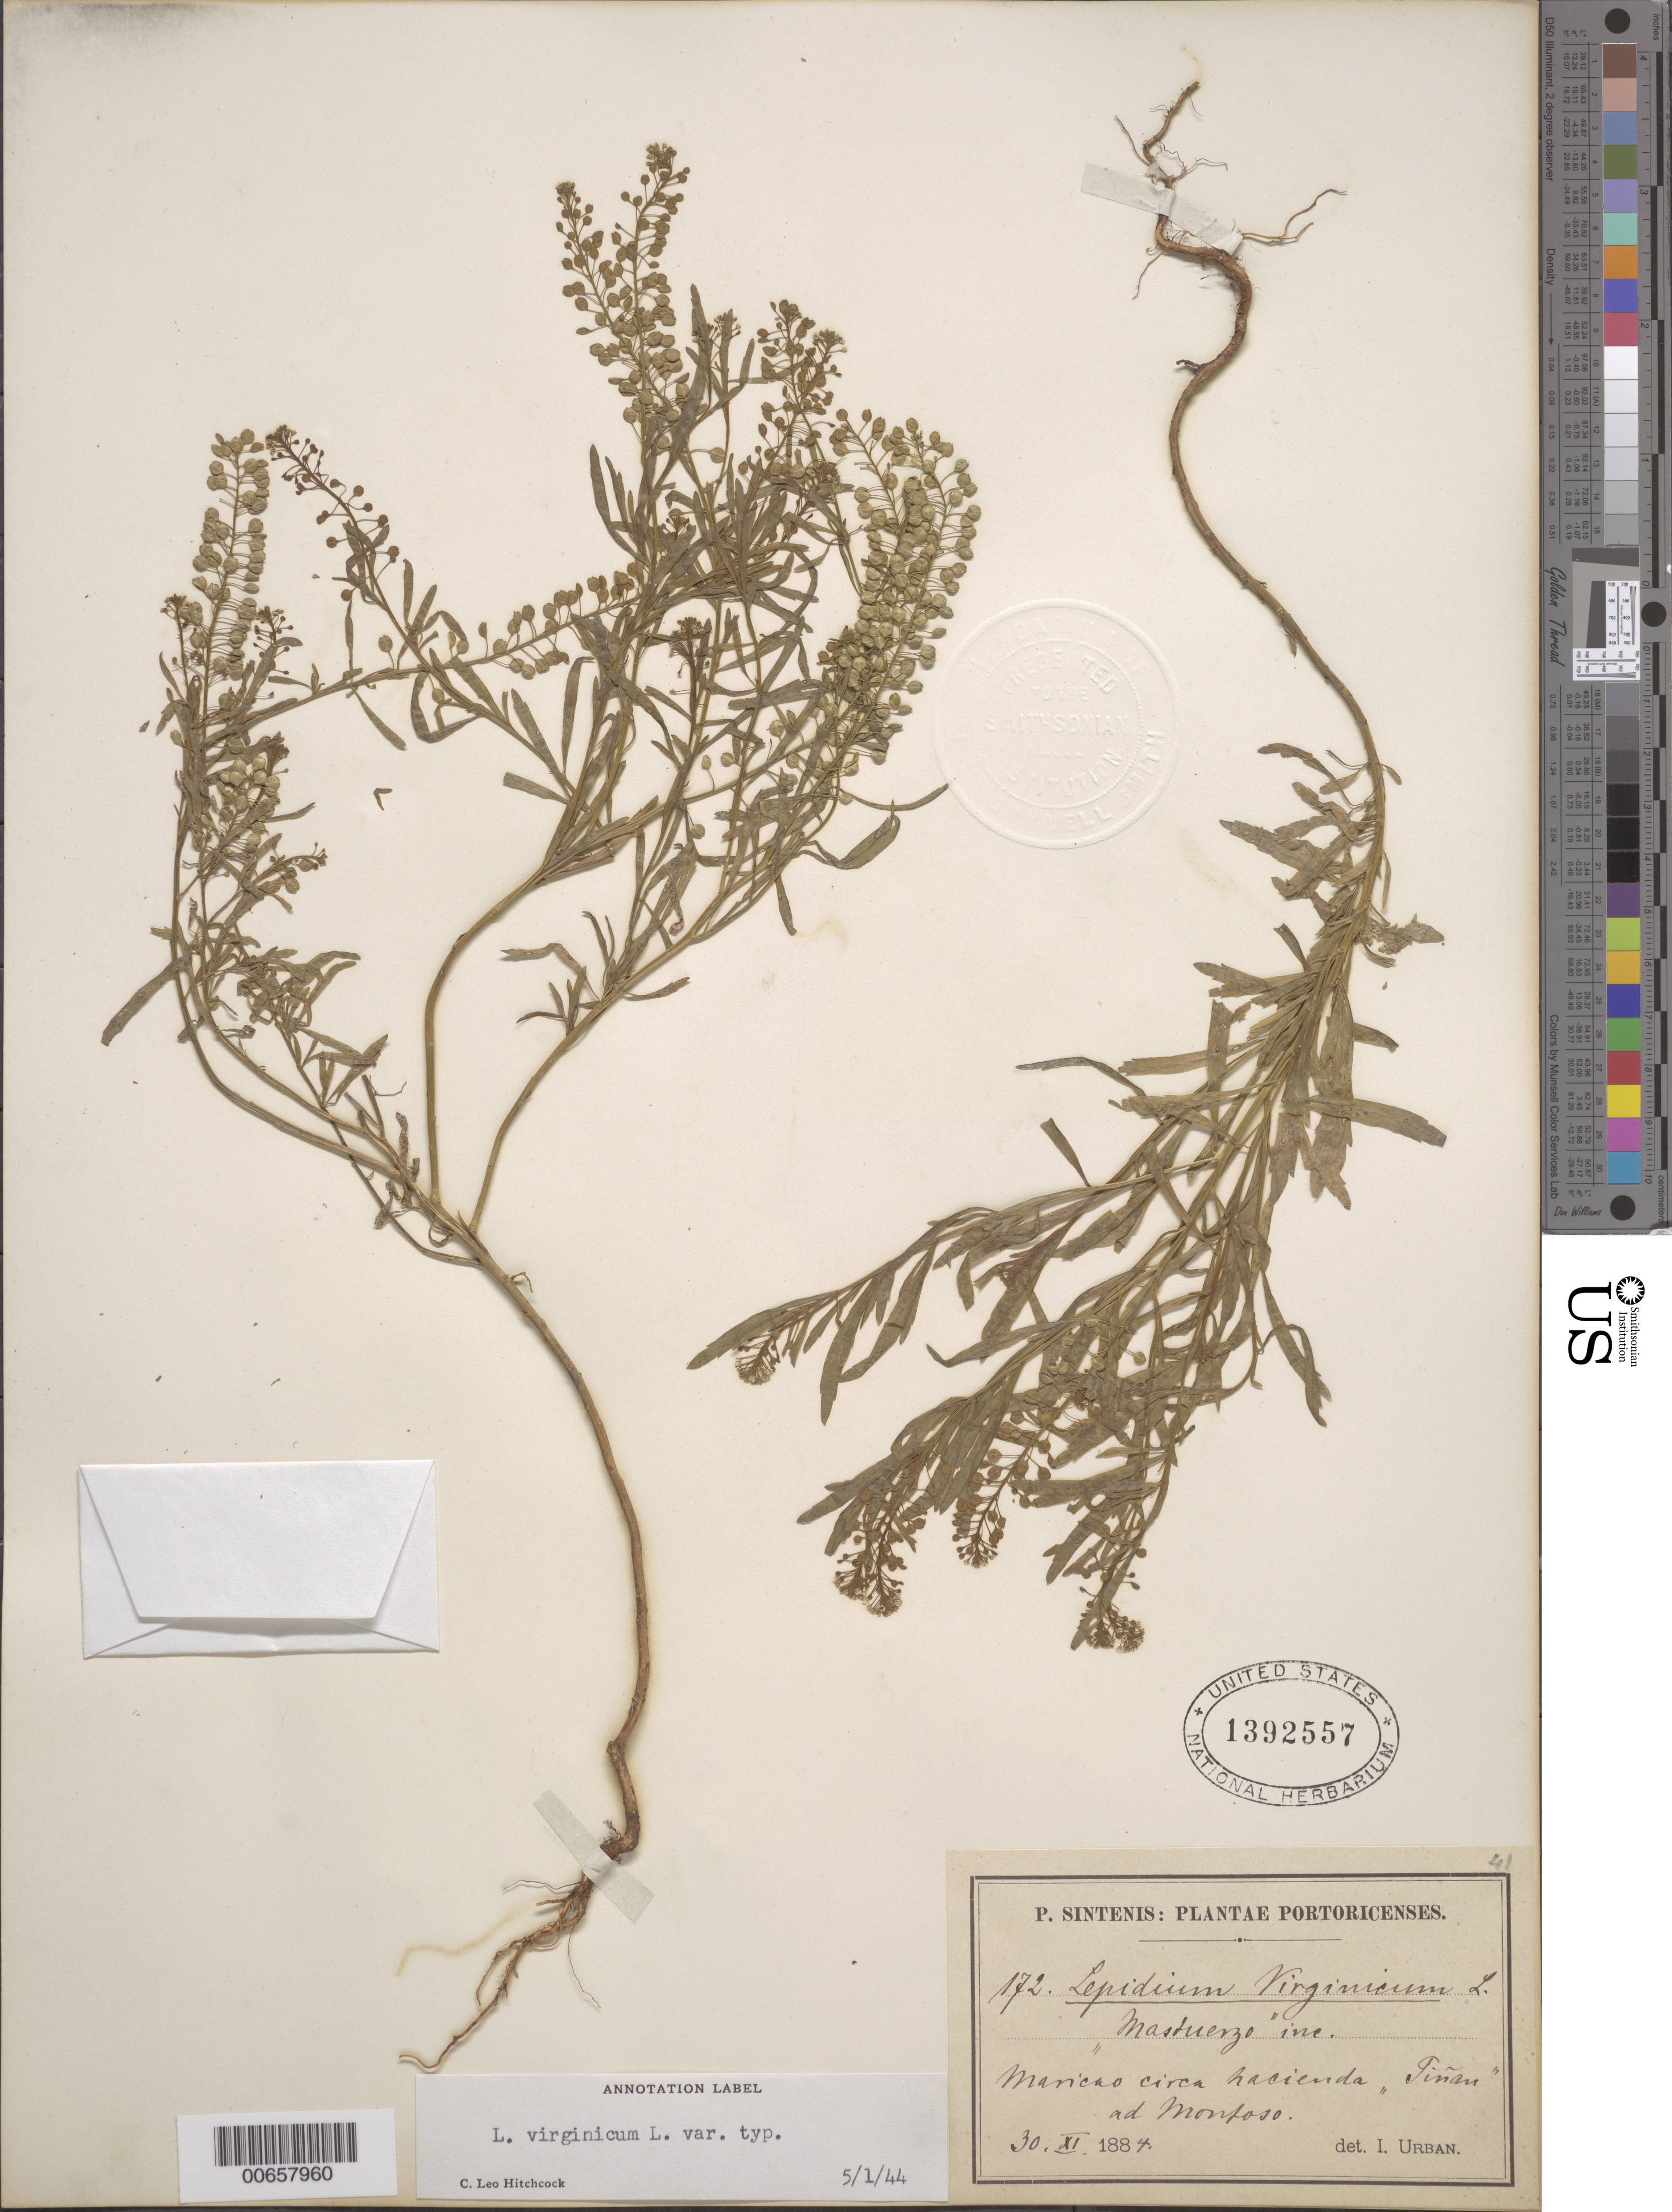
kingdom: Plantae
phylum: Tracheophyta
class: Magnoliopsida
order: Brassicales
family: Brassicaceae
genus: Lepidium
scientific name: Lepidium virginicum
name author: L.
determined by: Hitchcock, Albert S.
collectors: P. Sintenis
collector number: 172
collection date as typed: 30 Nov 1884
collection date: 1884-11-30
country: Puerto Rico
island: Greater Antilles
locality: Maricao circa hacienda "Pinan ad Montoso"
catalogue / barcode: US 1392557